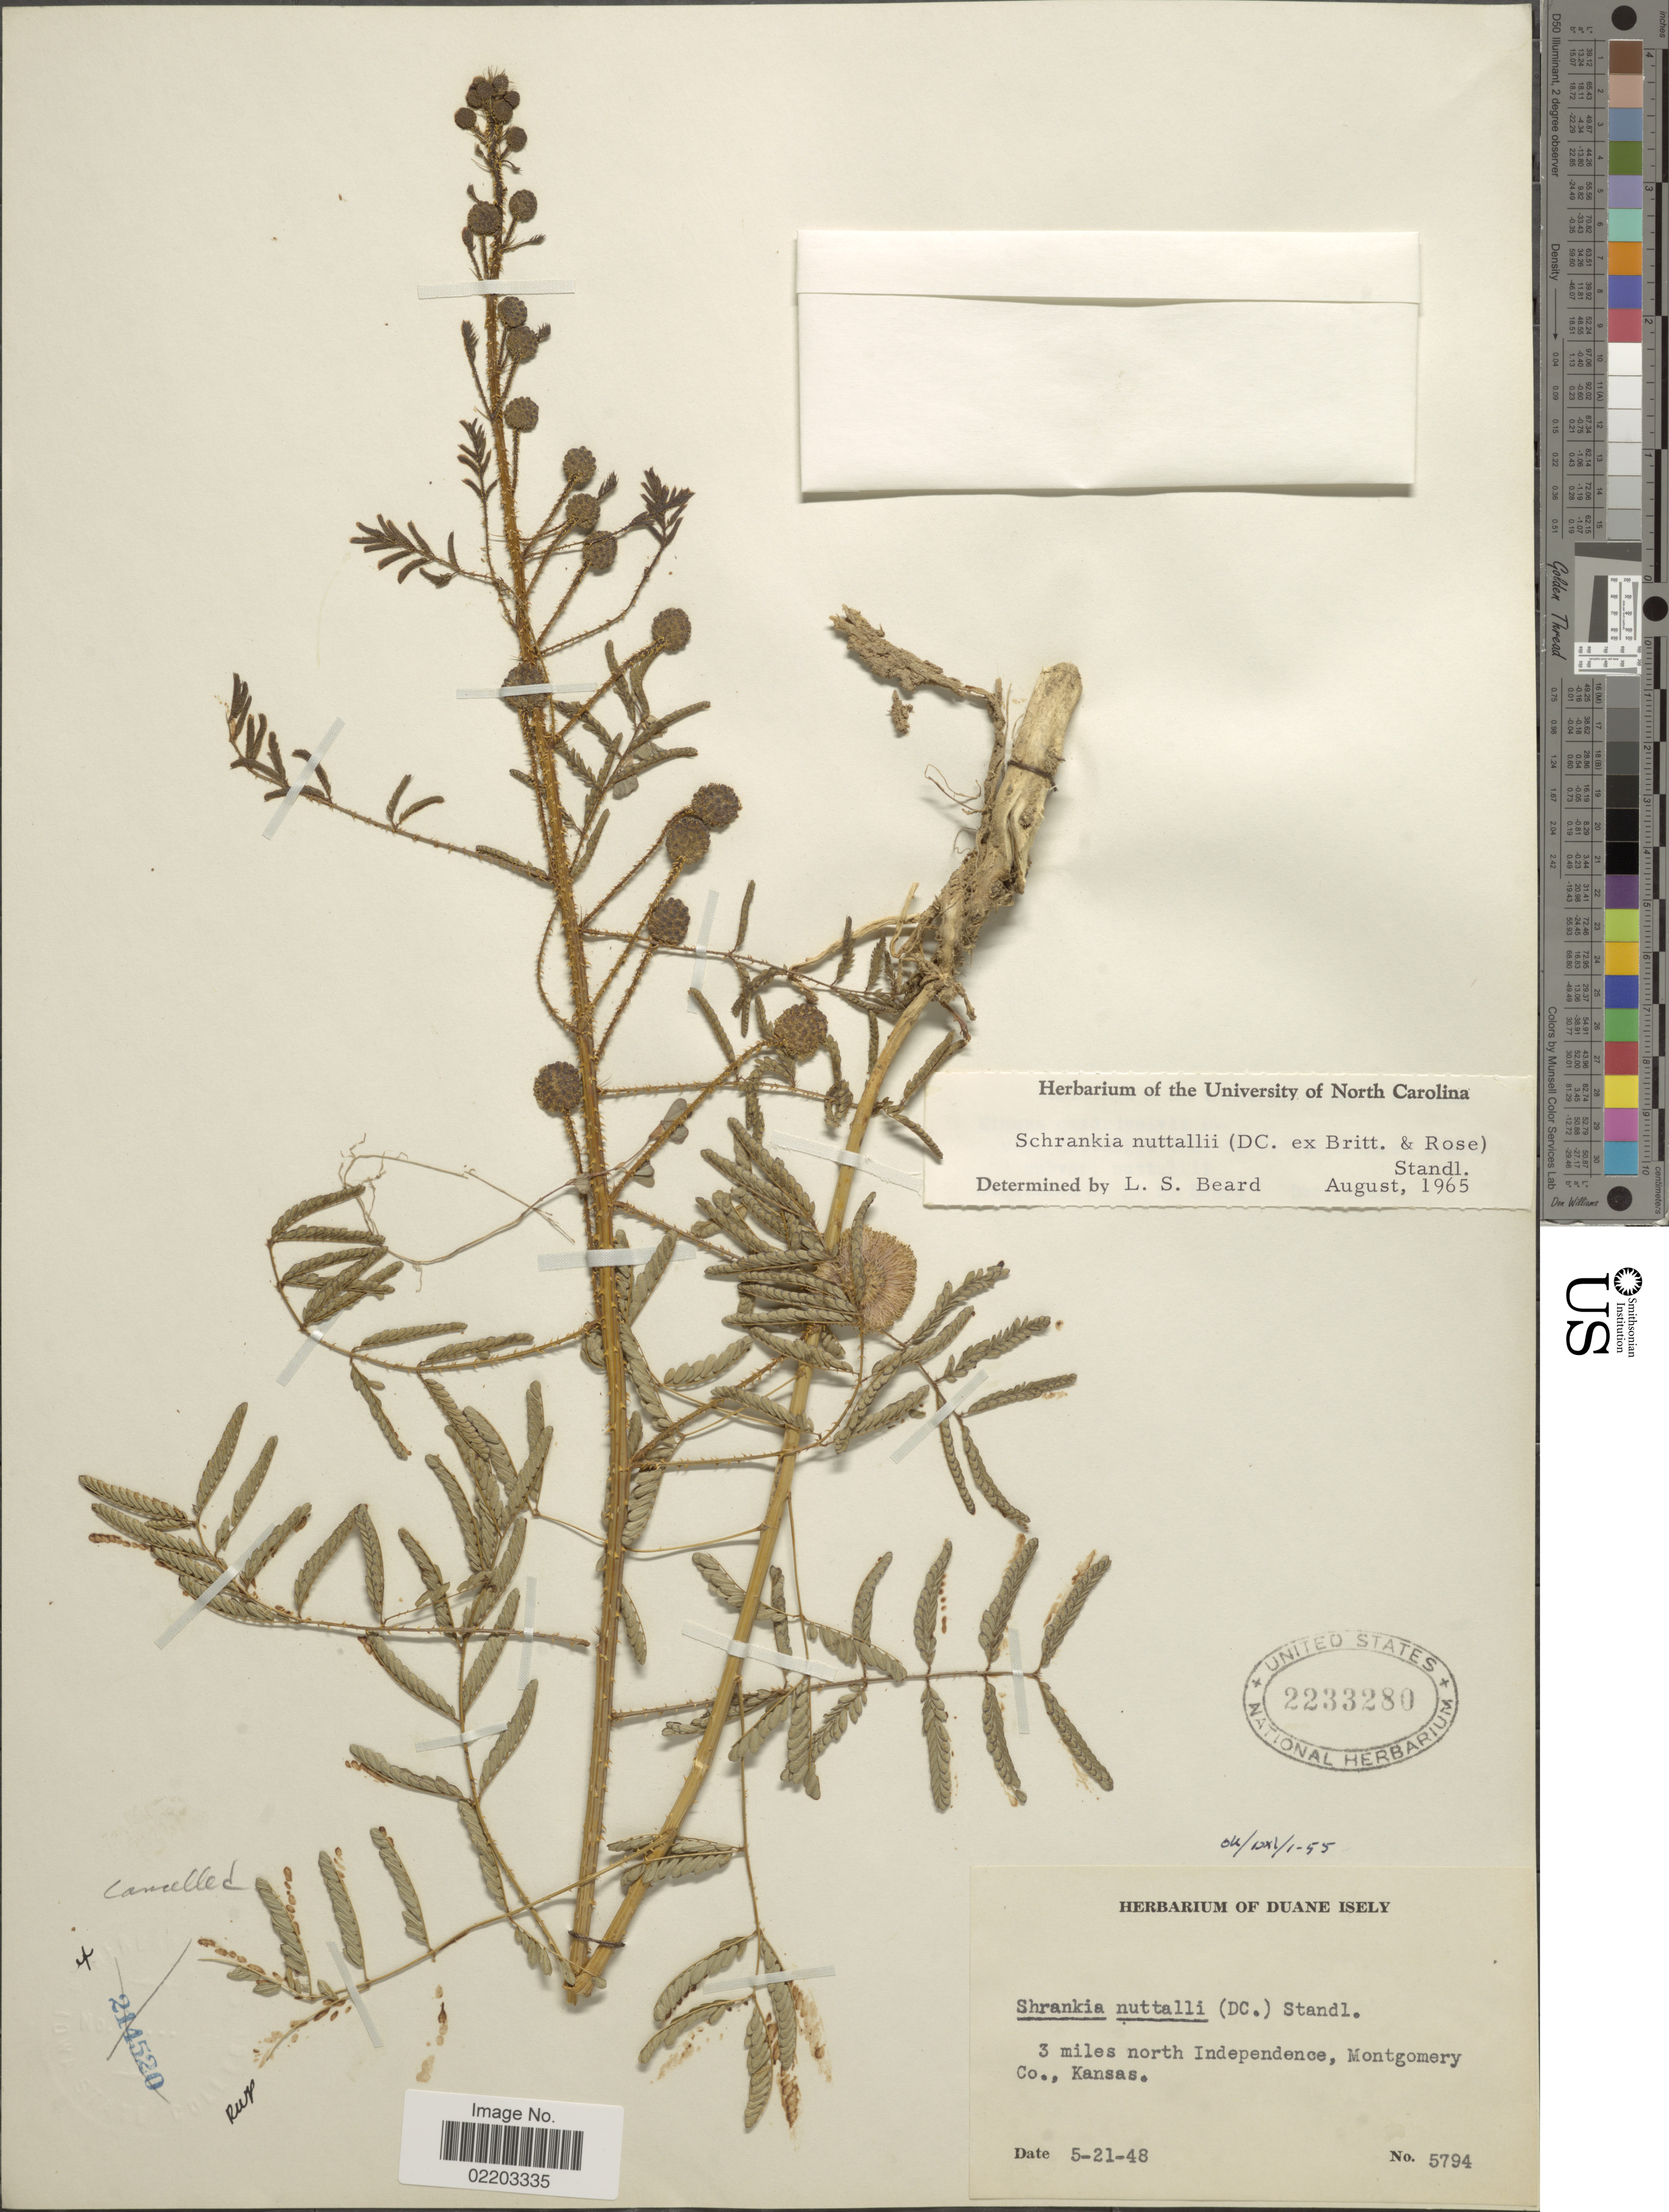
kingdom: Plantae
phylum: Tracheophyta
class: Magnoliopsida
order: Fabales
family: Fabaceae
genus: Mimosa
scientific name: Mimosa nuttallii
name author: (DC.) B.L. Turner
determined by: Strong, M. T., (US), Smithsonian Institution - National Museum of Natural History (UNITED STATES)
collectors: ex. herb. Duane Isely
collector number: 5794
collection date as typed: Transcribed d/m/y: 21/5/48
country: United States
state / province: Kansas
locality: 3 miles north Independence, Montgomery Co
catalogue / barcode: US 2233280